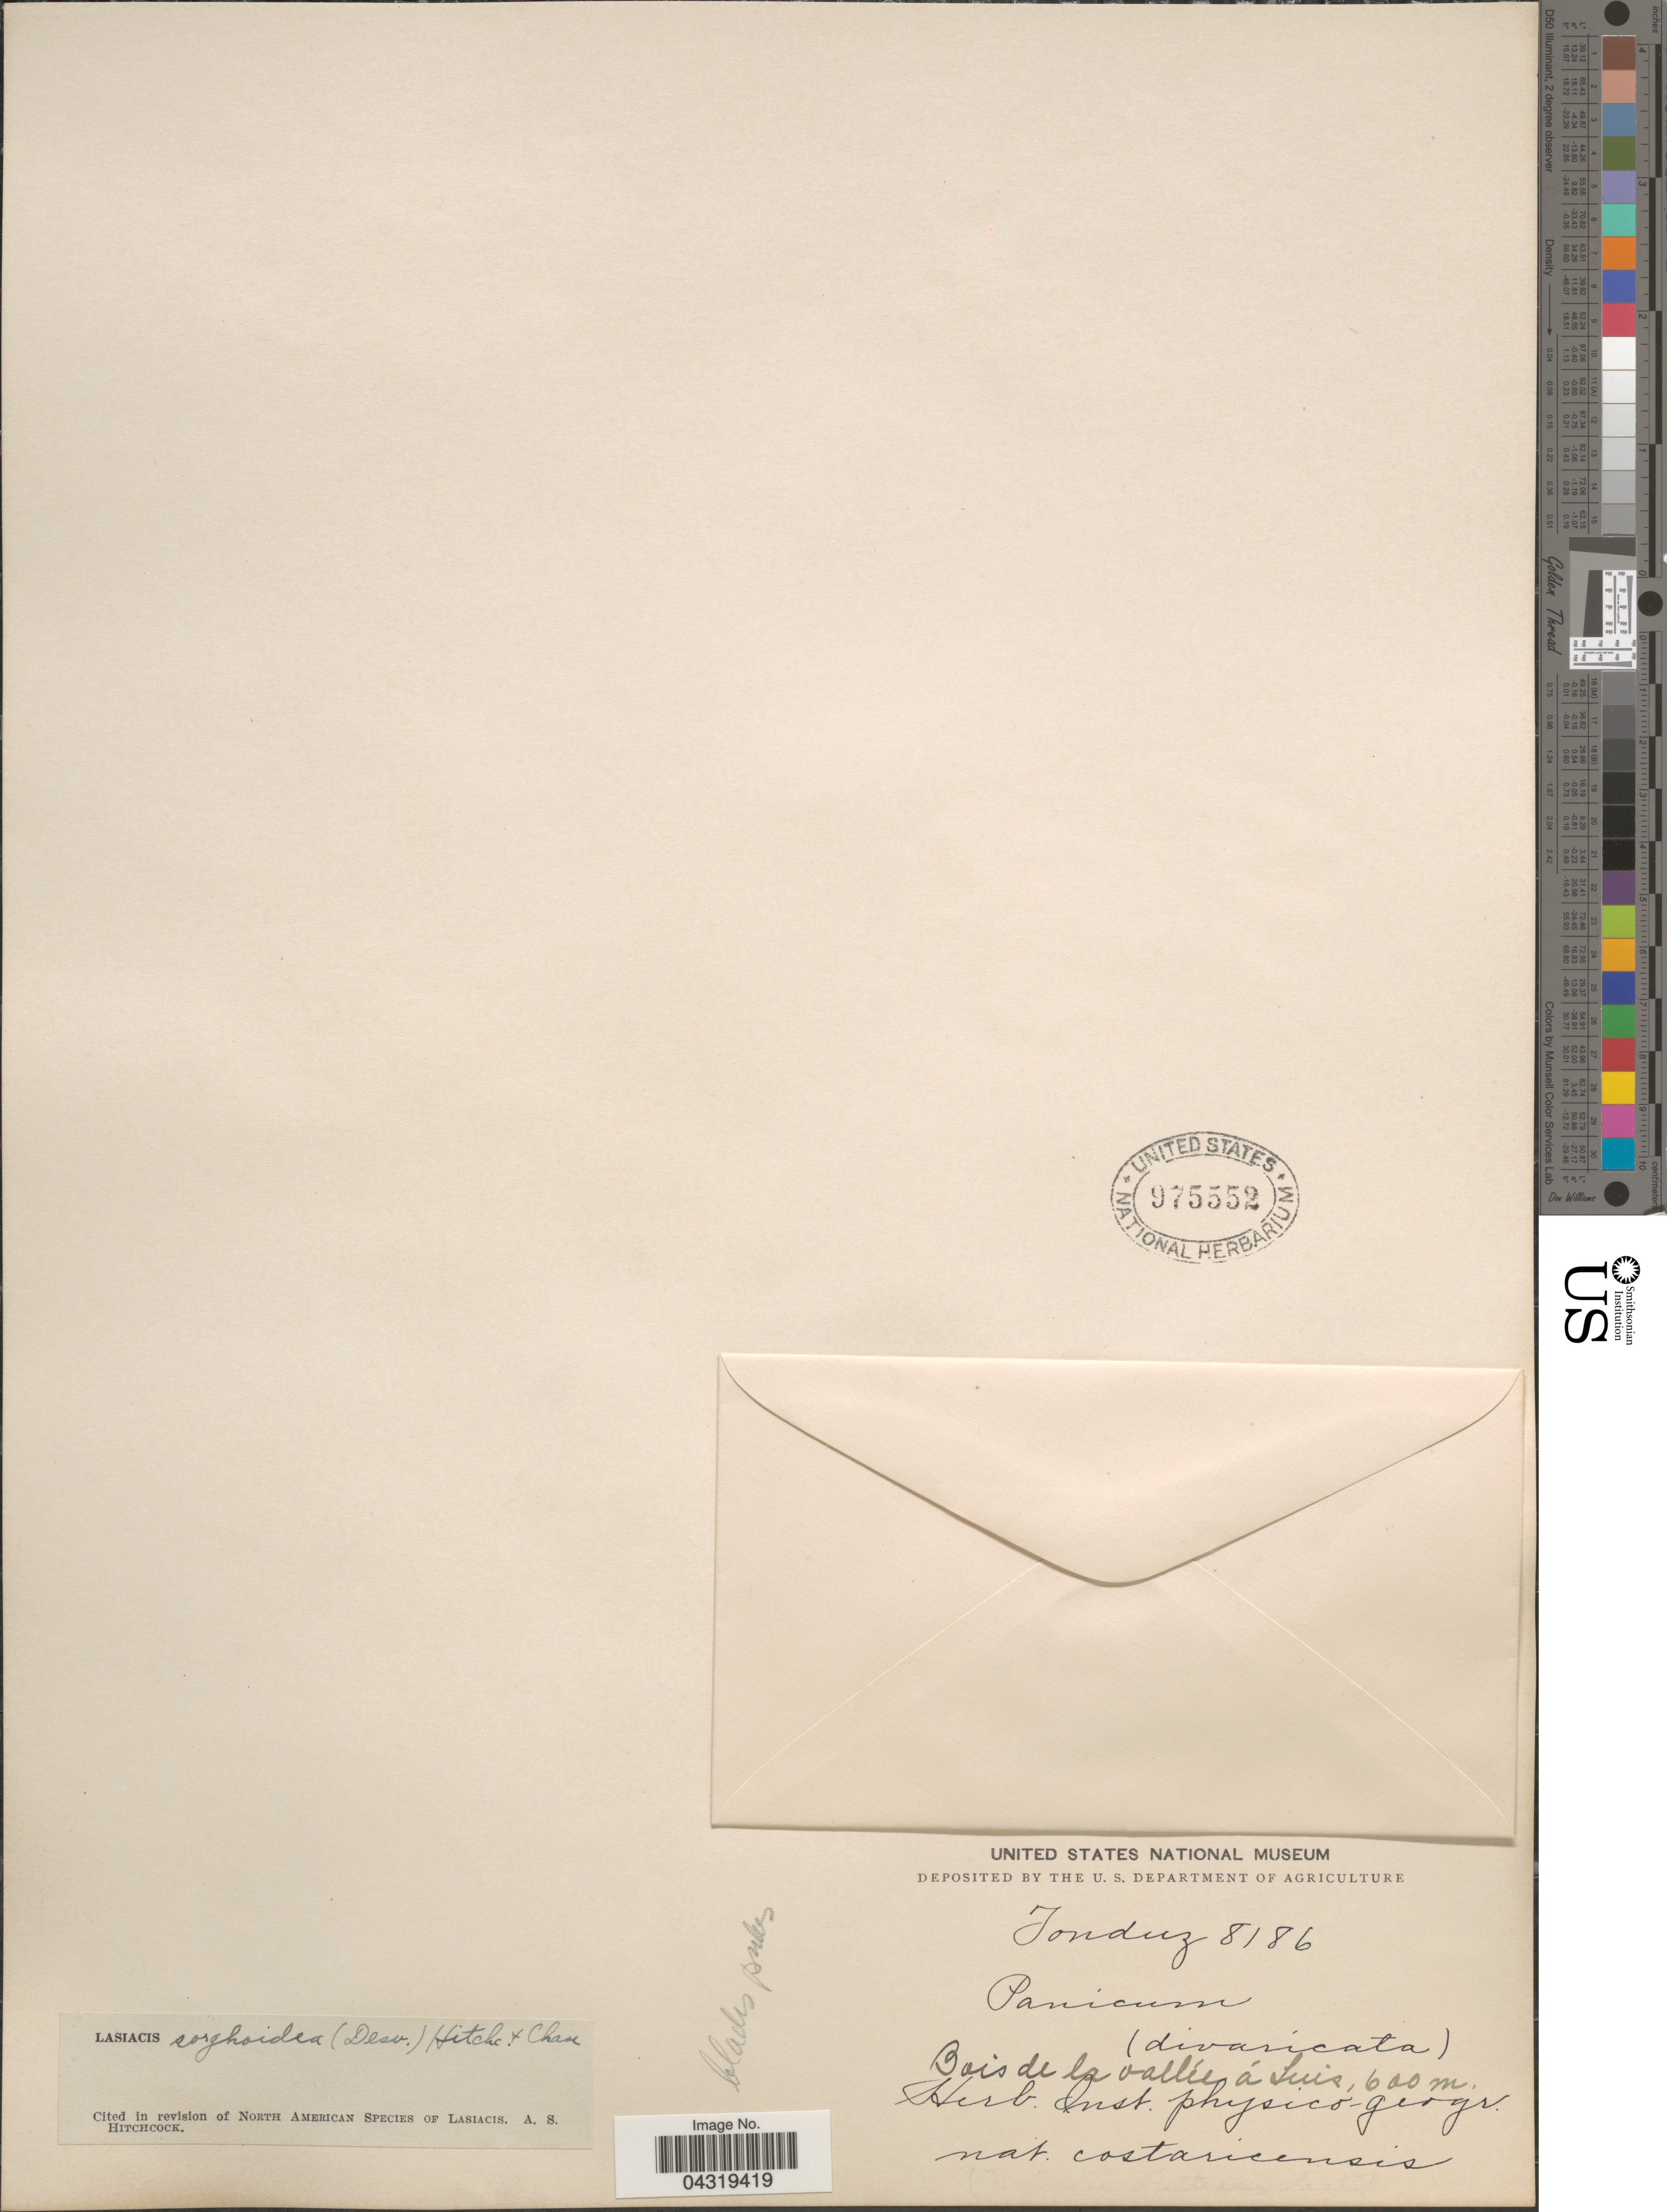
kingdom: Plantae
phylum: Tracheophyta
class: Liliopsida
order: Poales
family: Poaceae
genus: Lasiacis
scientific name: Lasiacis sorghoidea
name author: (Desv. ex Ham.) Hitchc. & Chase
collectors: Tonduz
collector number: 8186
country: Costa Rica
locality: Bois de la vallées á Tuis.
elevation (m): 600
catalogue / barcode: US 975552